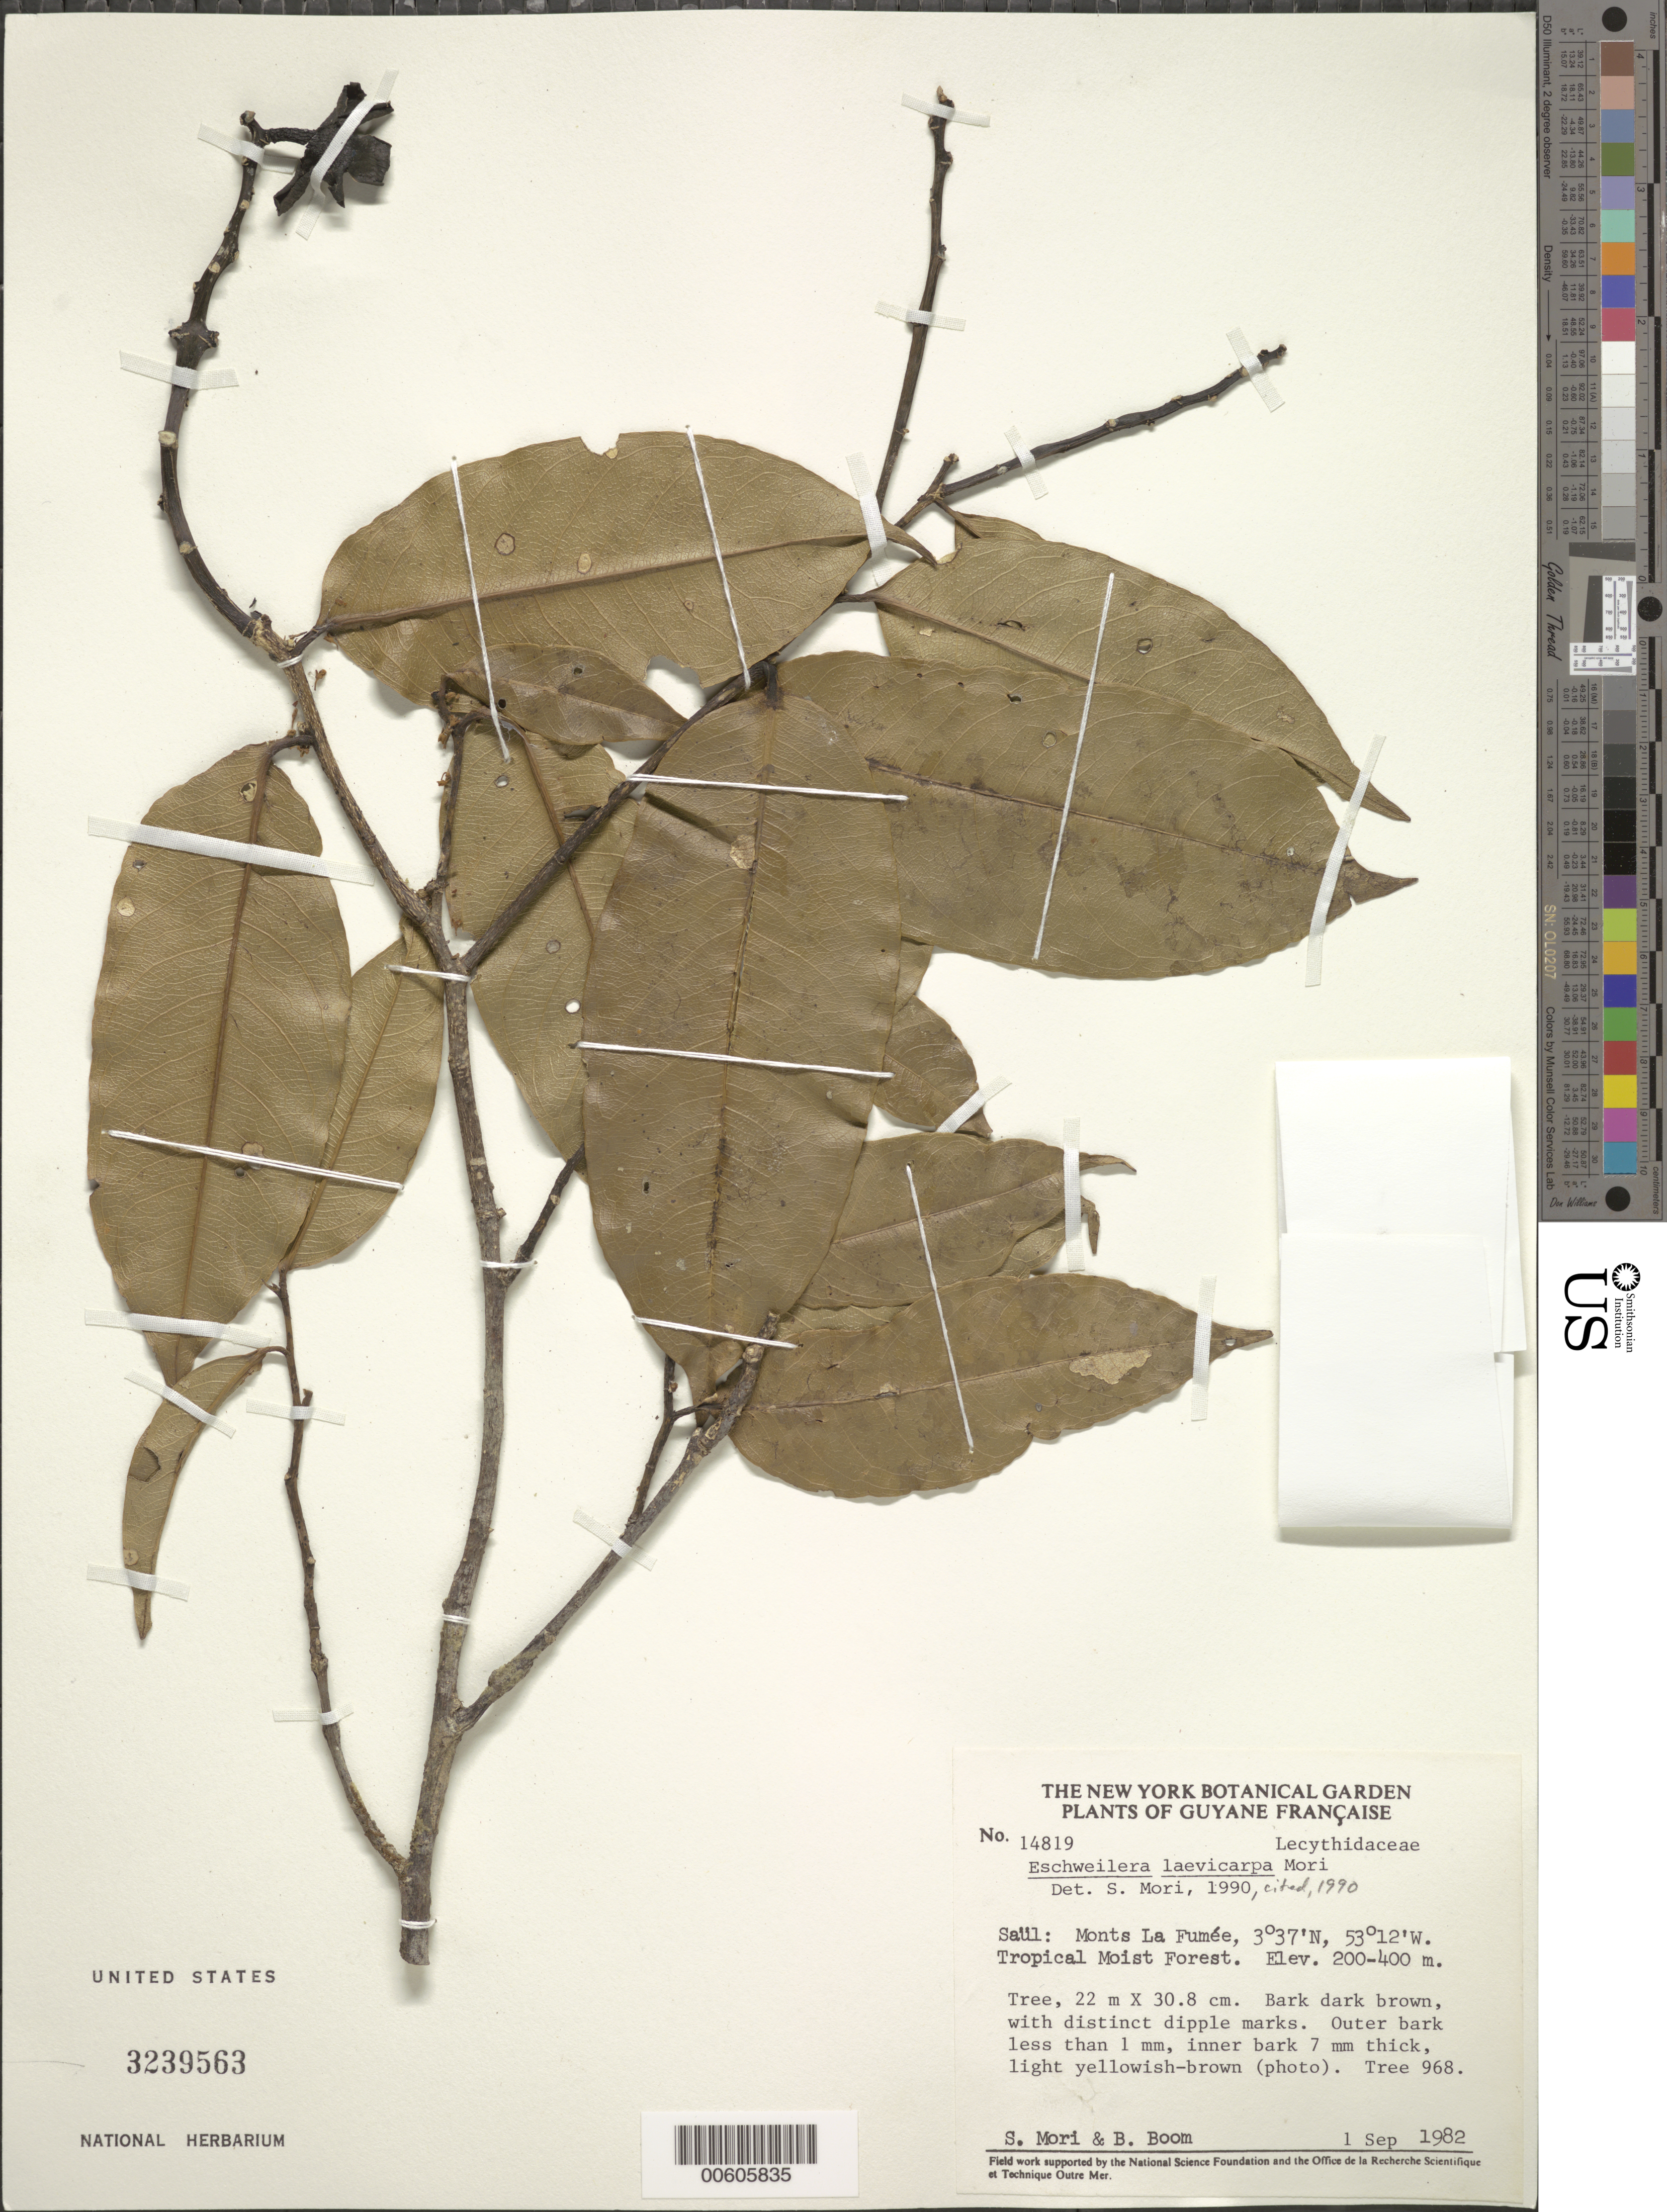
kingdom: Plantae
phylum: Tracheophyta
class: Magnoliopsida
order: Ericales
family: Lecythidaceae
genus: Eschweilera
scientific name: Eschweilera laevicarpa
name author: S.A. Mori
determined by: Mori, Scott A.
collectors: S. Mori & B. M. Boom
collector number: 14819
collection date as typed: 1-Sep-82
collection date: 1982-09-01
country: French Guiana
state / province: Saint-Laurent-du-Maroni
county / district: Saül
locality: Saül, Monts La Fumée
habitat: Tropical moist forest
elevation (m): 200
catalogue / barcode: US 3239563